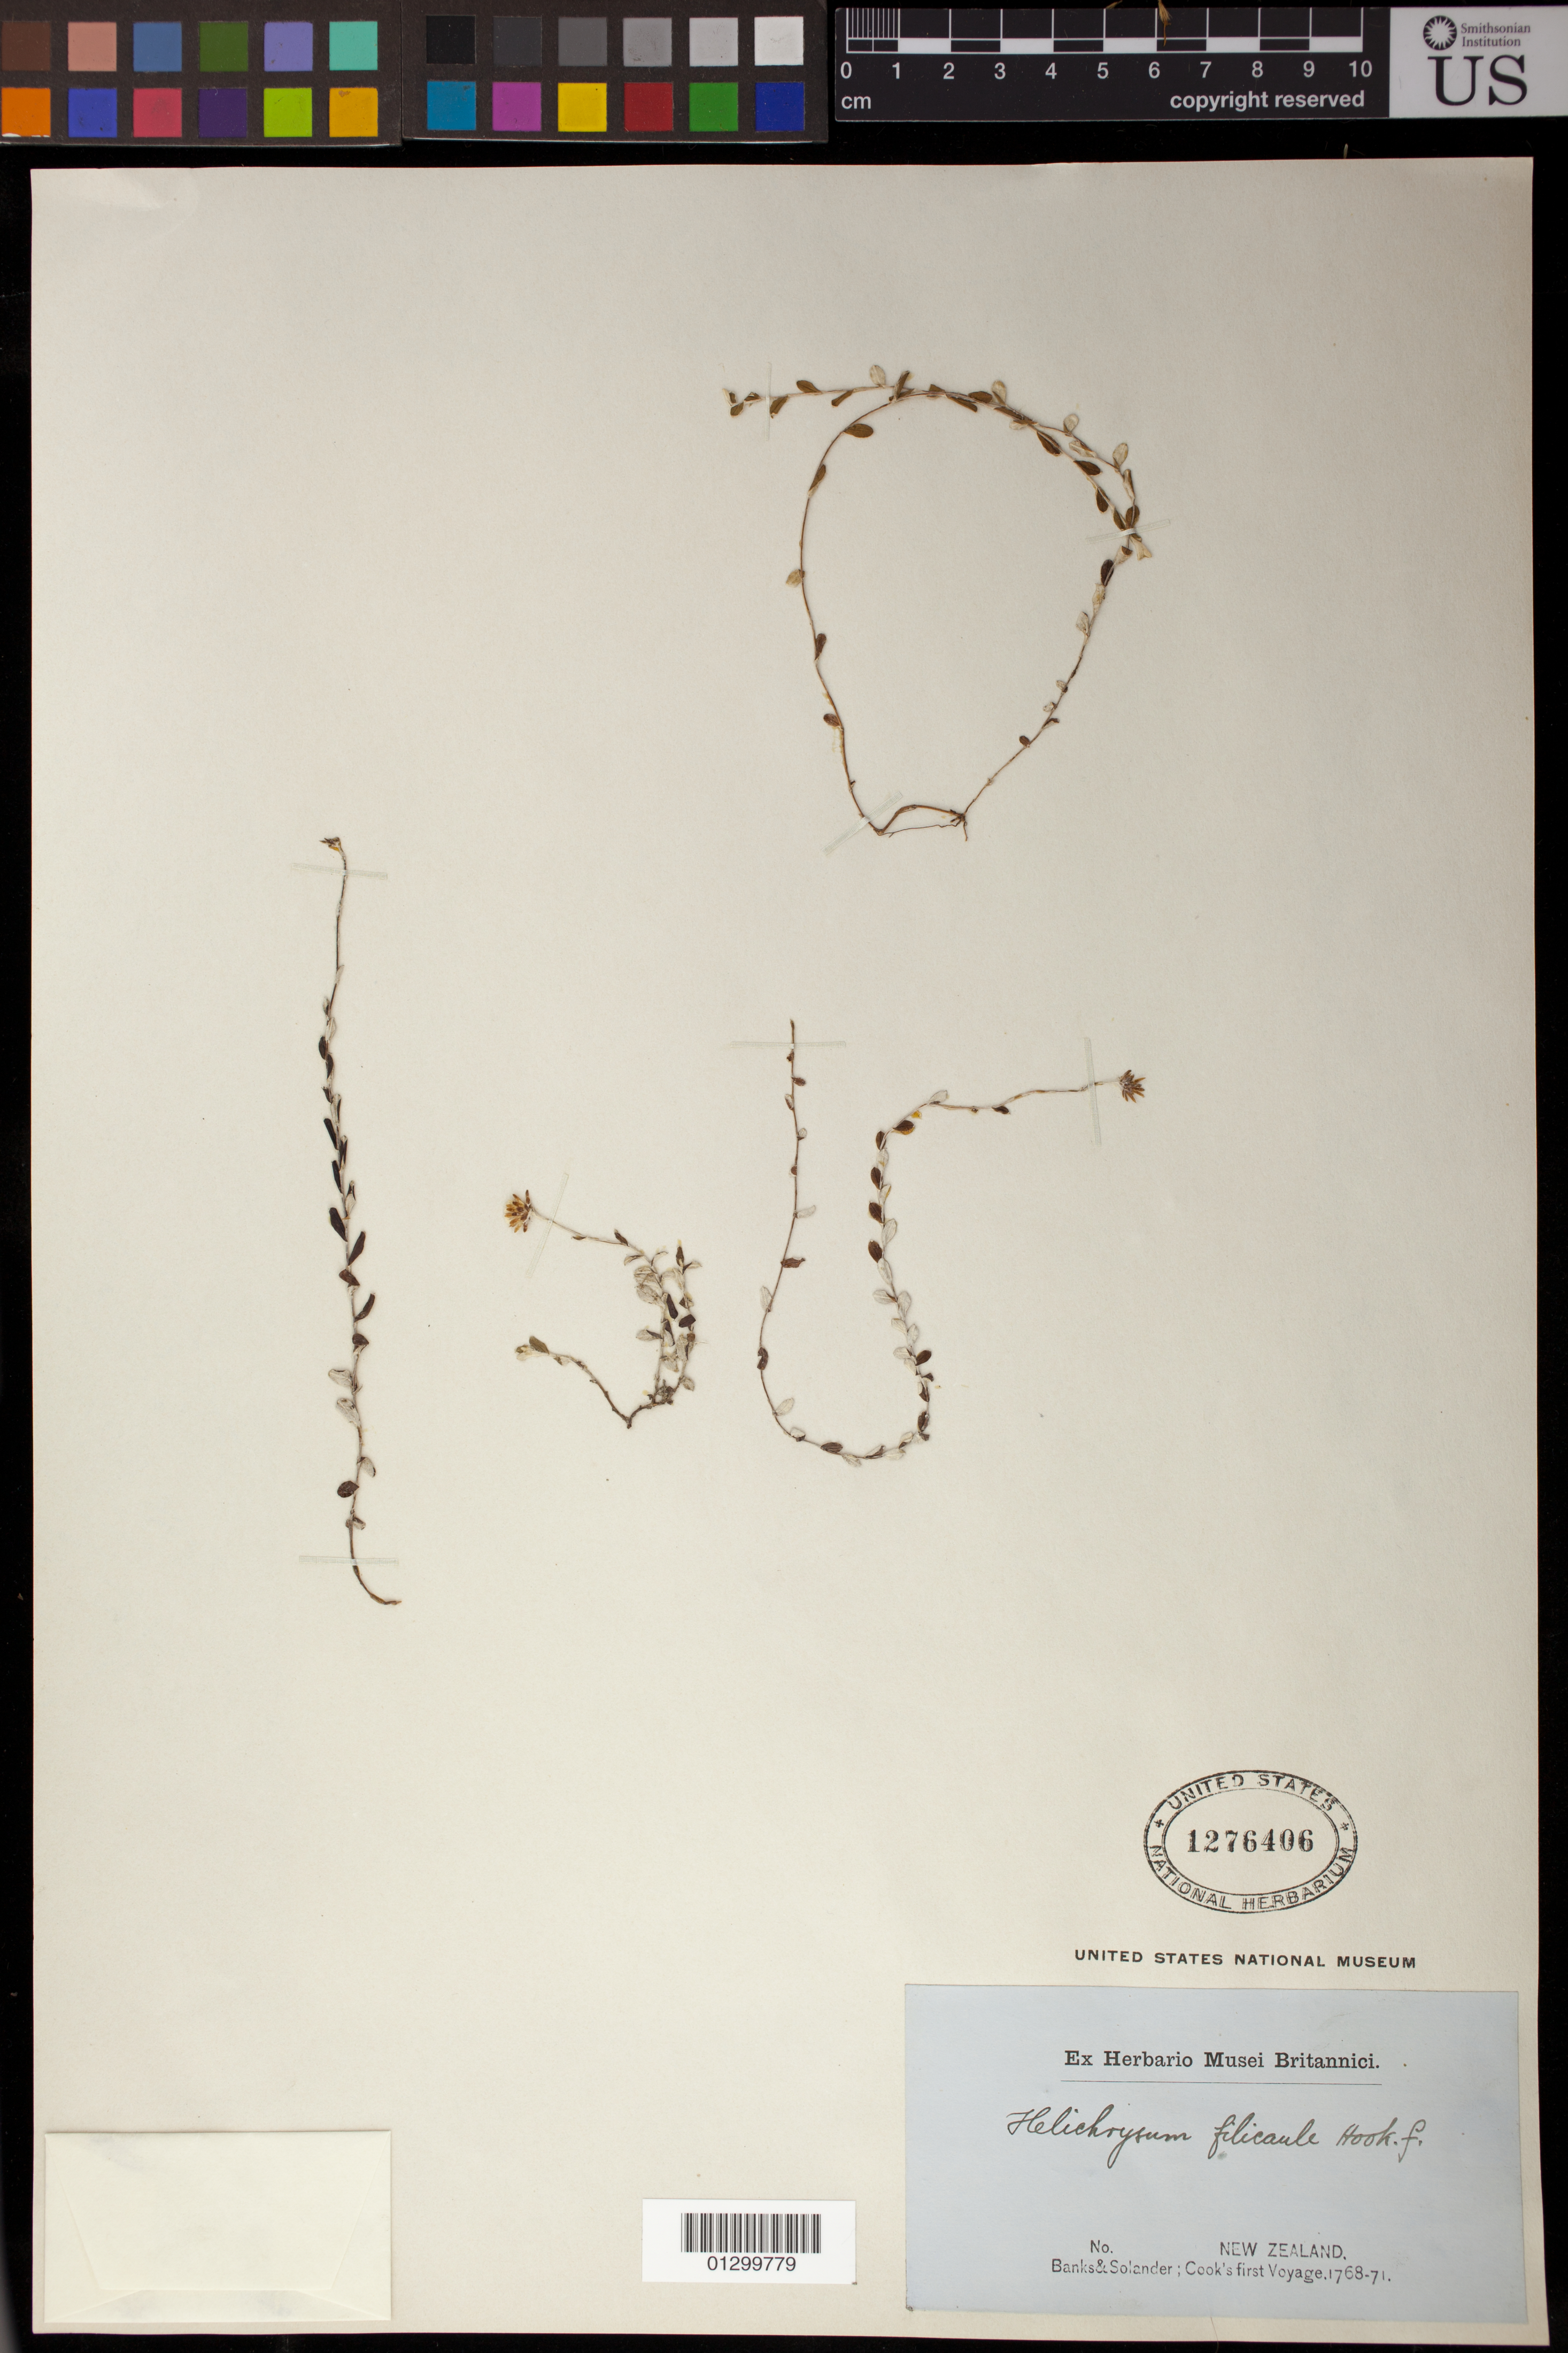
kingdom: Plantae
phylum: Tracheophyta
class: Magnoliopsida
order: Asterales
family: Asteraceae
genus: Helichrysum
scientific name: Helichrysum filicaule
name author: Hook. f.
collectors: J. Banks & D. C. Solander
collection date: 1768/1771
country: New Zealand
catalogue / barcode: US 1276406